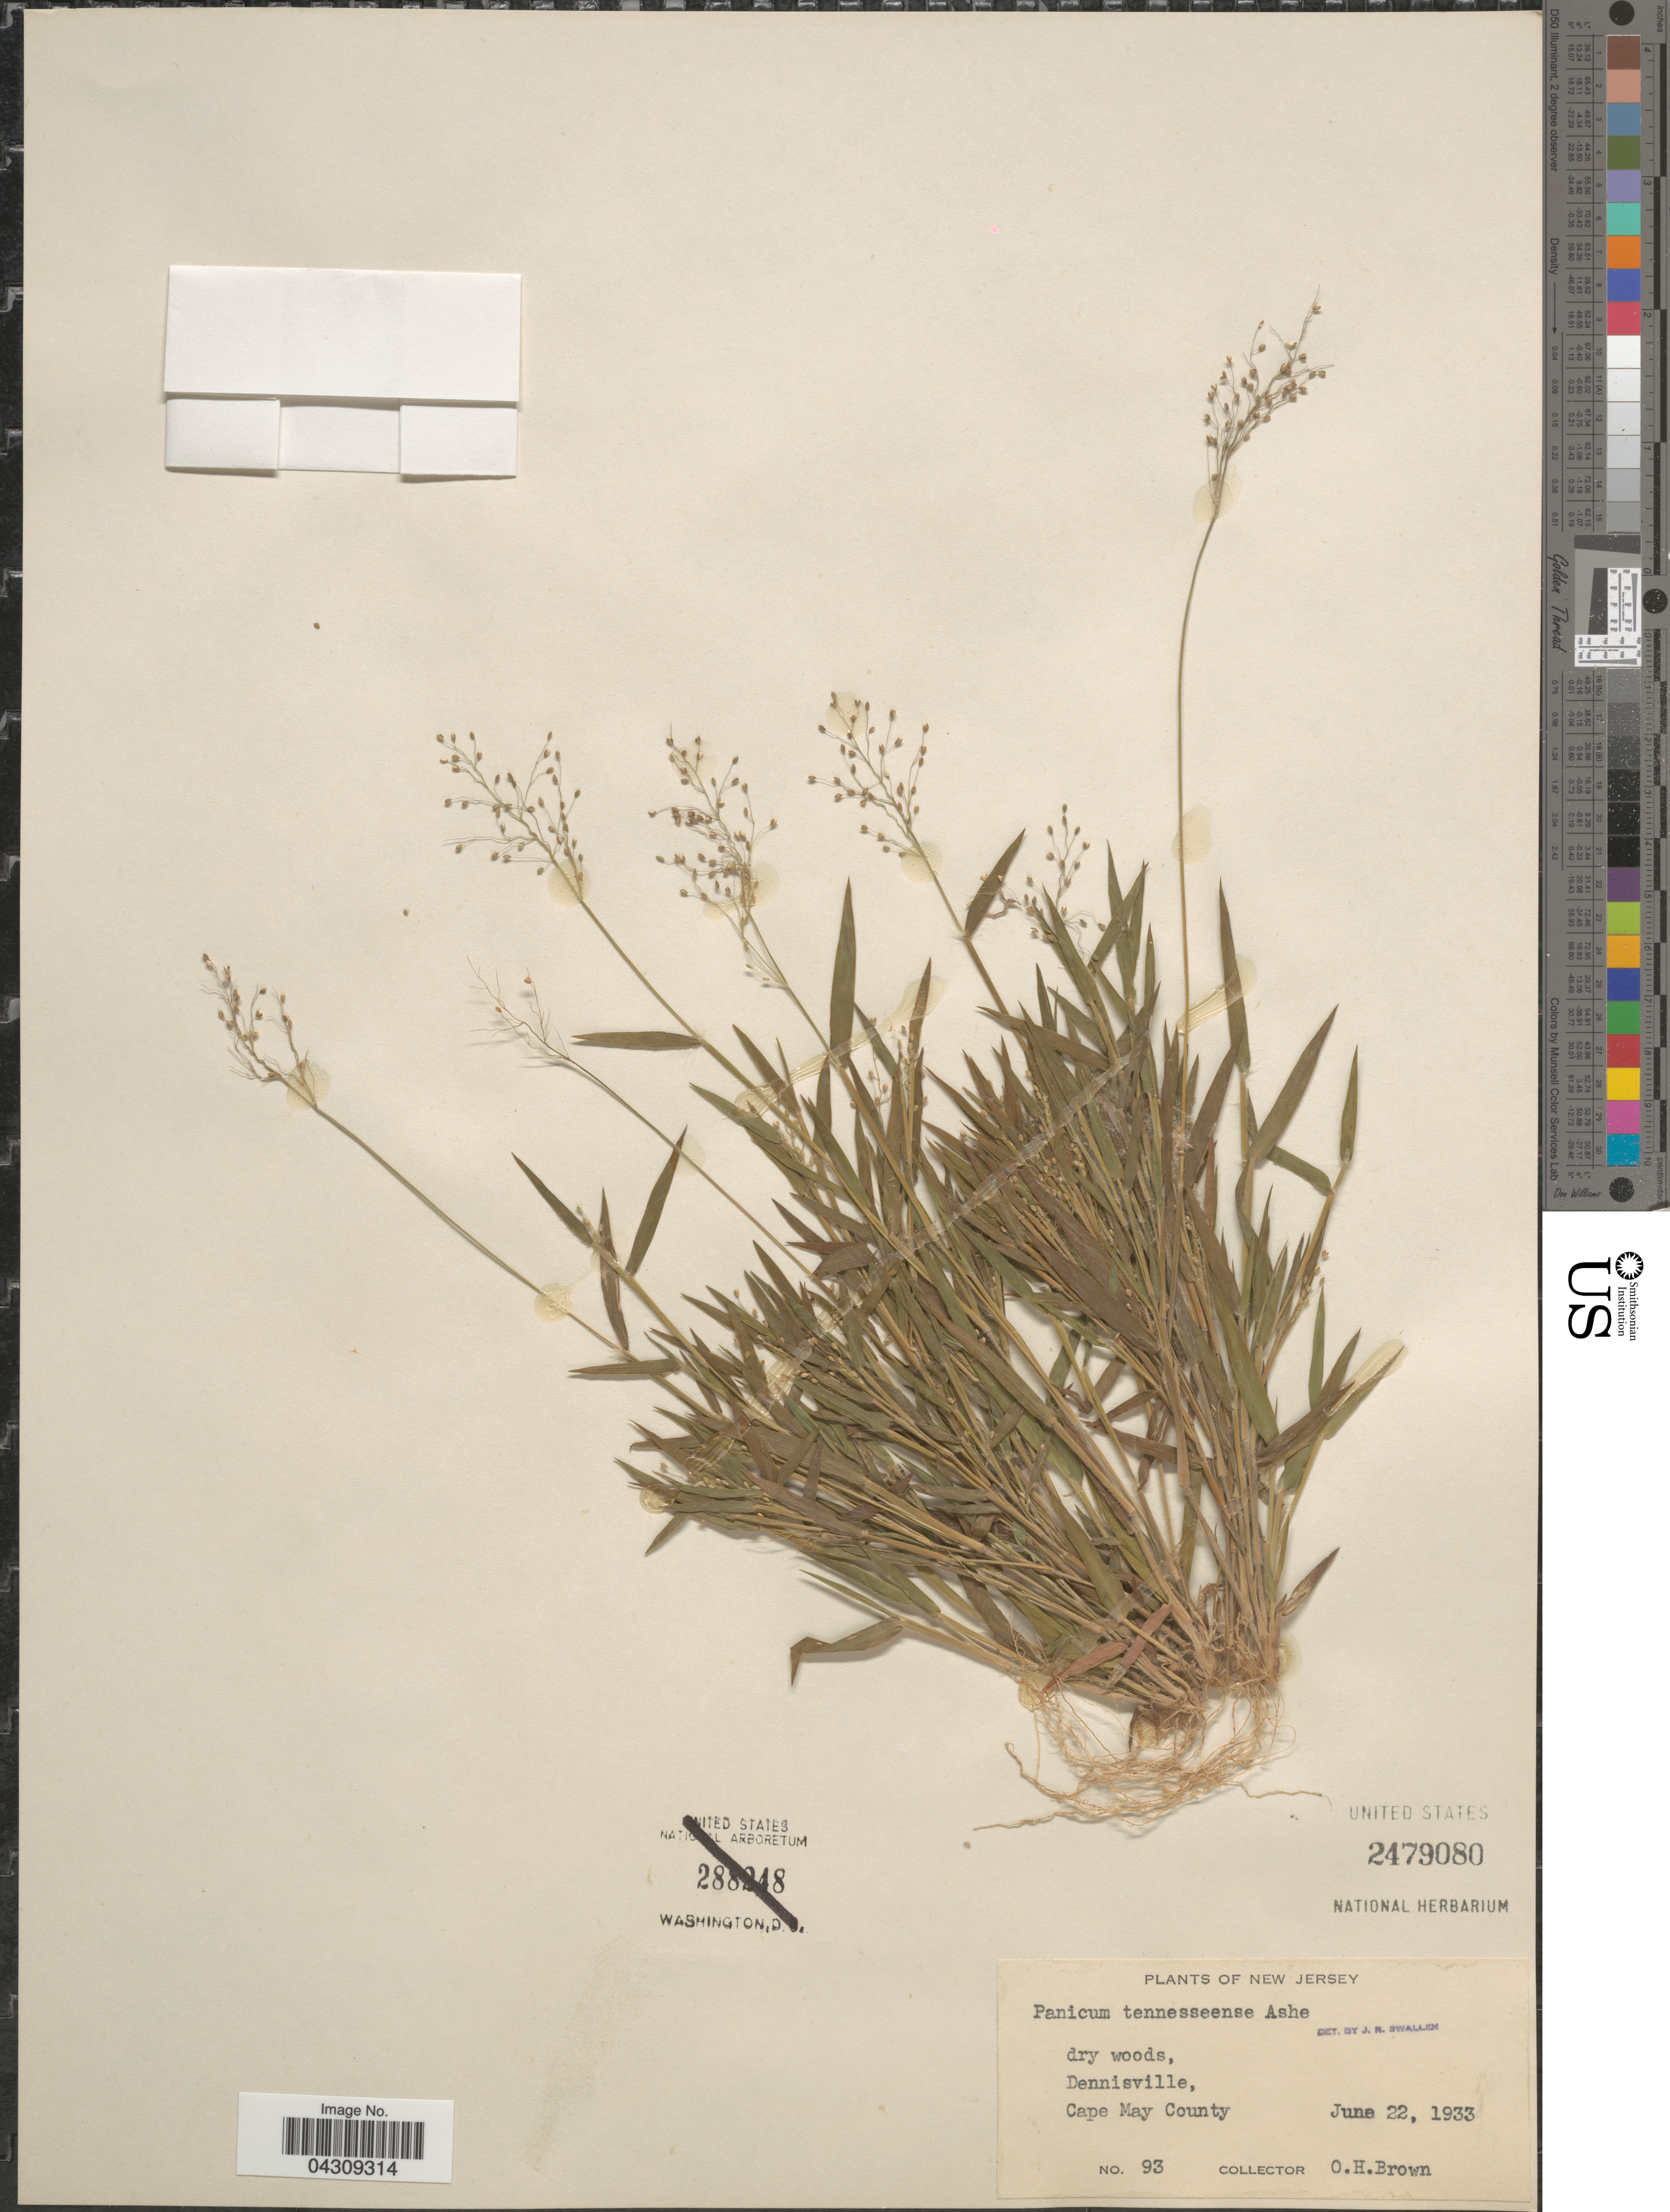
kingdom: Plantae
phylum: Tracheophyta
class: Liliopsida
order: Poales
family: Poaceae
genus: Dichanthelium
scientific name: Dichanthelium acuminatum var. acuminatum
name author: (Sw.) Gould & C.A. Clark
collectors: O. Brown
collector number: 93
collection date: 1933-06-22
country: United States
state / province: New Jersey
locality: Dry woods, Dennisville, Cape May County.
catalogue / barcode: US 2479080